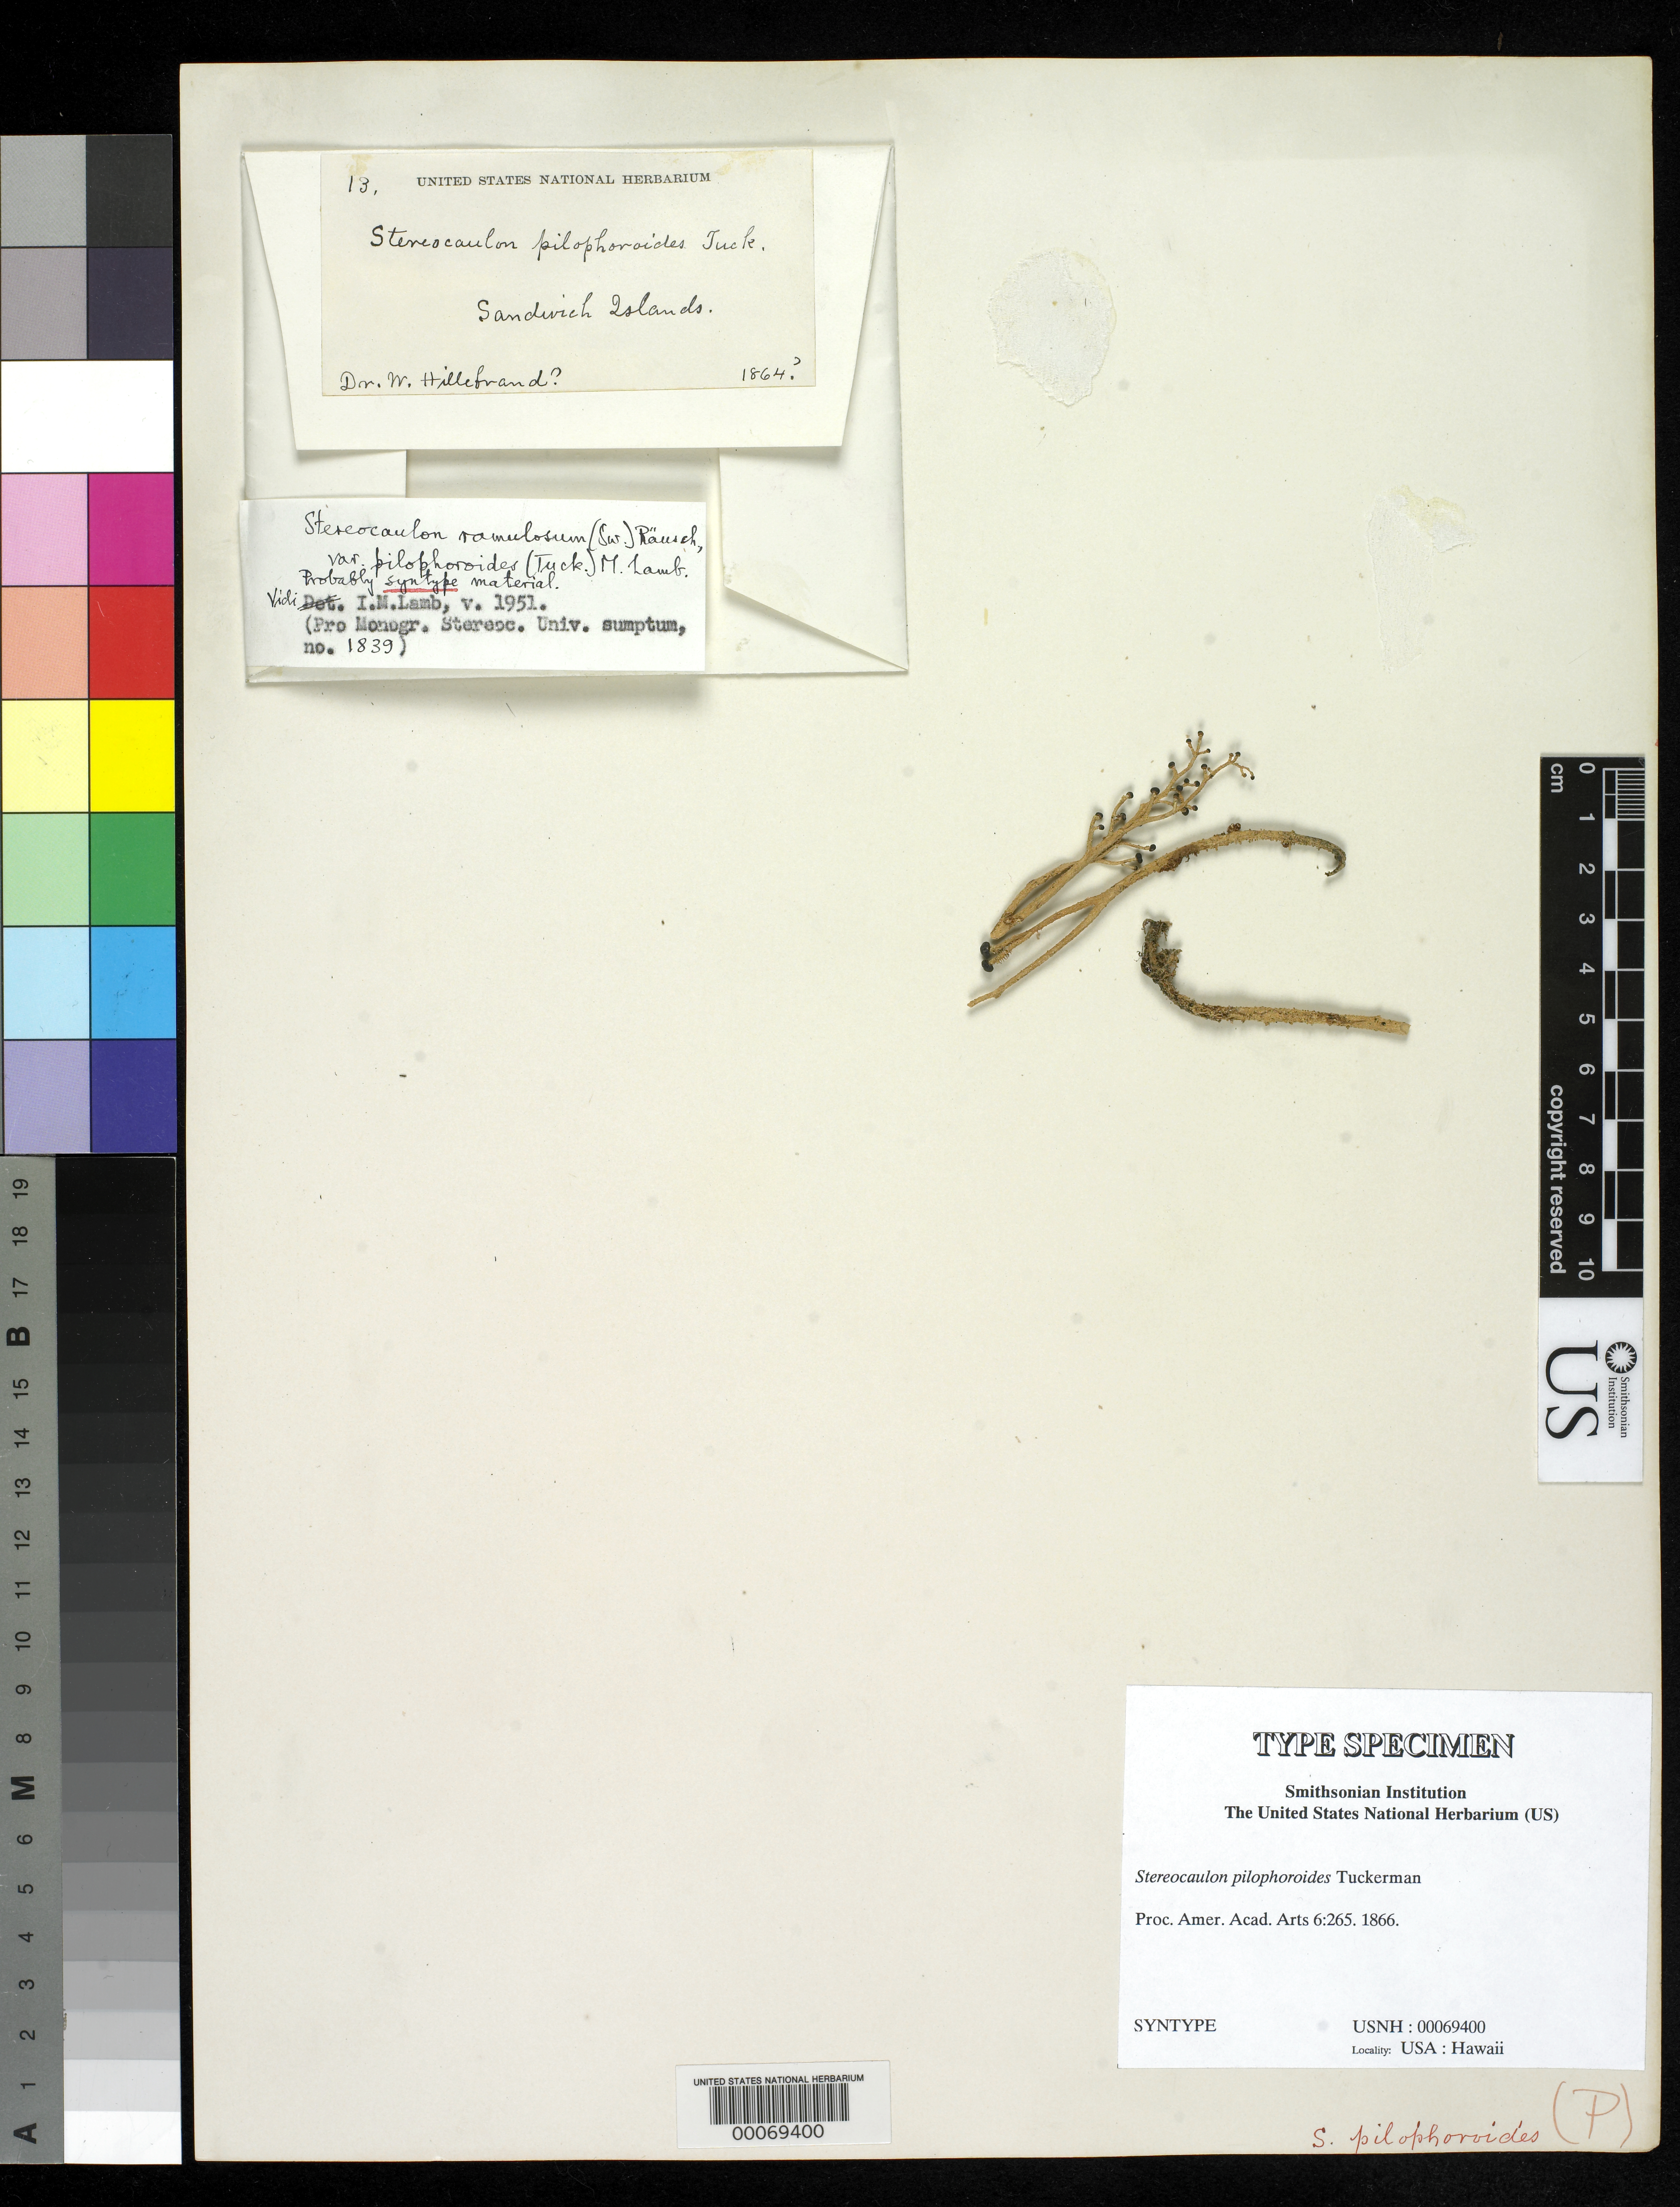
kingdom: Fungi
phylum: Ascomycota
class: Lecanoromycetes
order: Lecanorales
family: Stereocaulaceae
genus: Stereocaulon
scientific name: Stereocaulon pilophoroides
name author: Tuck.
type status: Possible Syntype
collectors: W. Hillebrand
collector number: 13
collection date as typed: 1864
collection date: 1864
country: United States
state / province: Hawaii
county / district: Maui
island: Maui